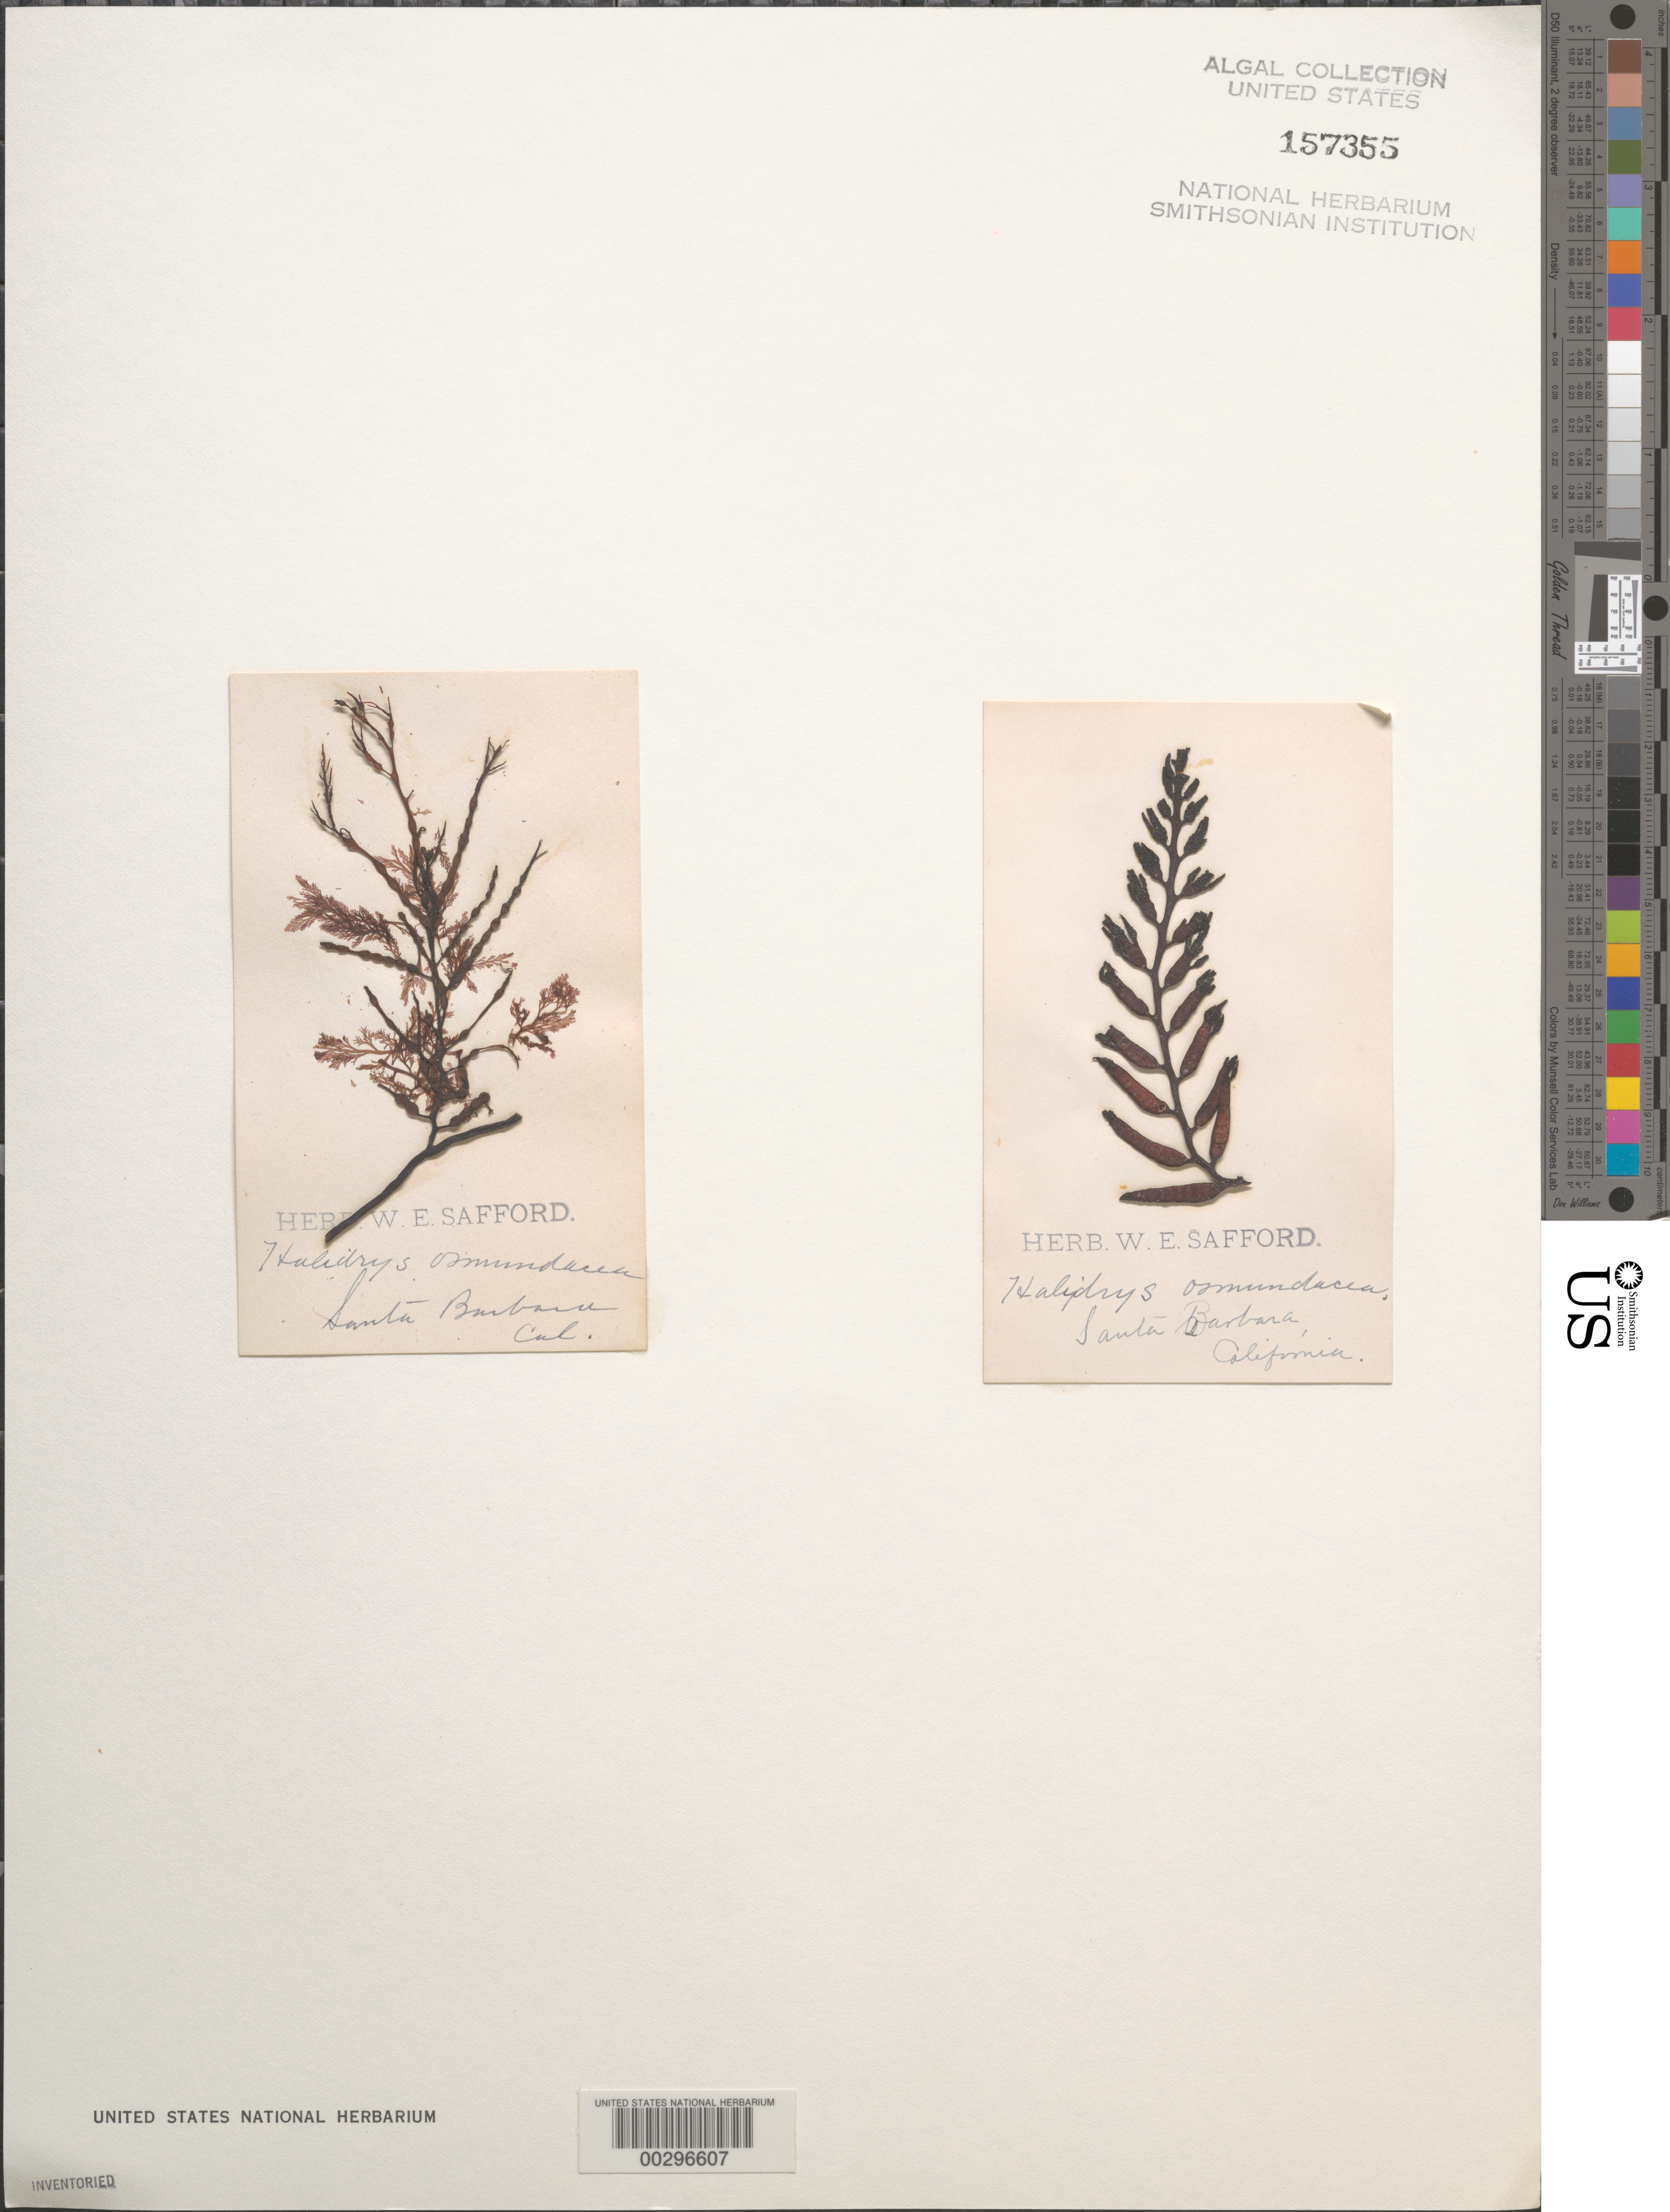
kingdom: Chromista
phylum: Ochrophyta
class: Phaeophyceae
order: Fucales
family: Sargassaceae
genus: Stephanocystis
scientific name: Stephanocystis osmundacea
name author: (Turner) Trevis.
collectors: W. E. Safford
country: United States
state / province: California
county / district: Santa Barbara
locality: Santa Barbara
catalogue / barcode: US 157355